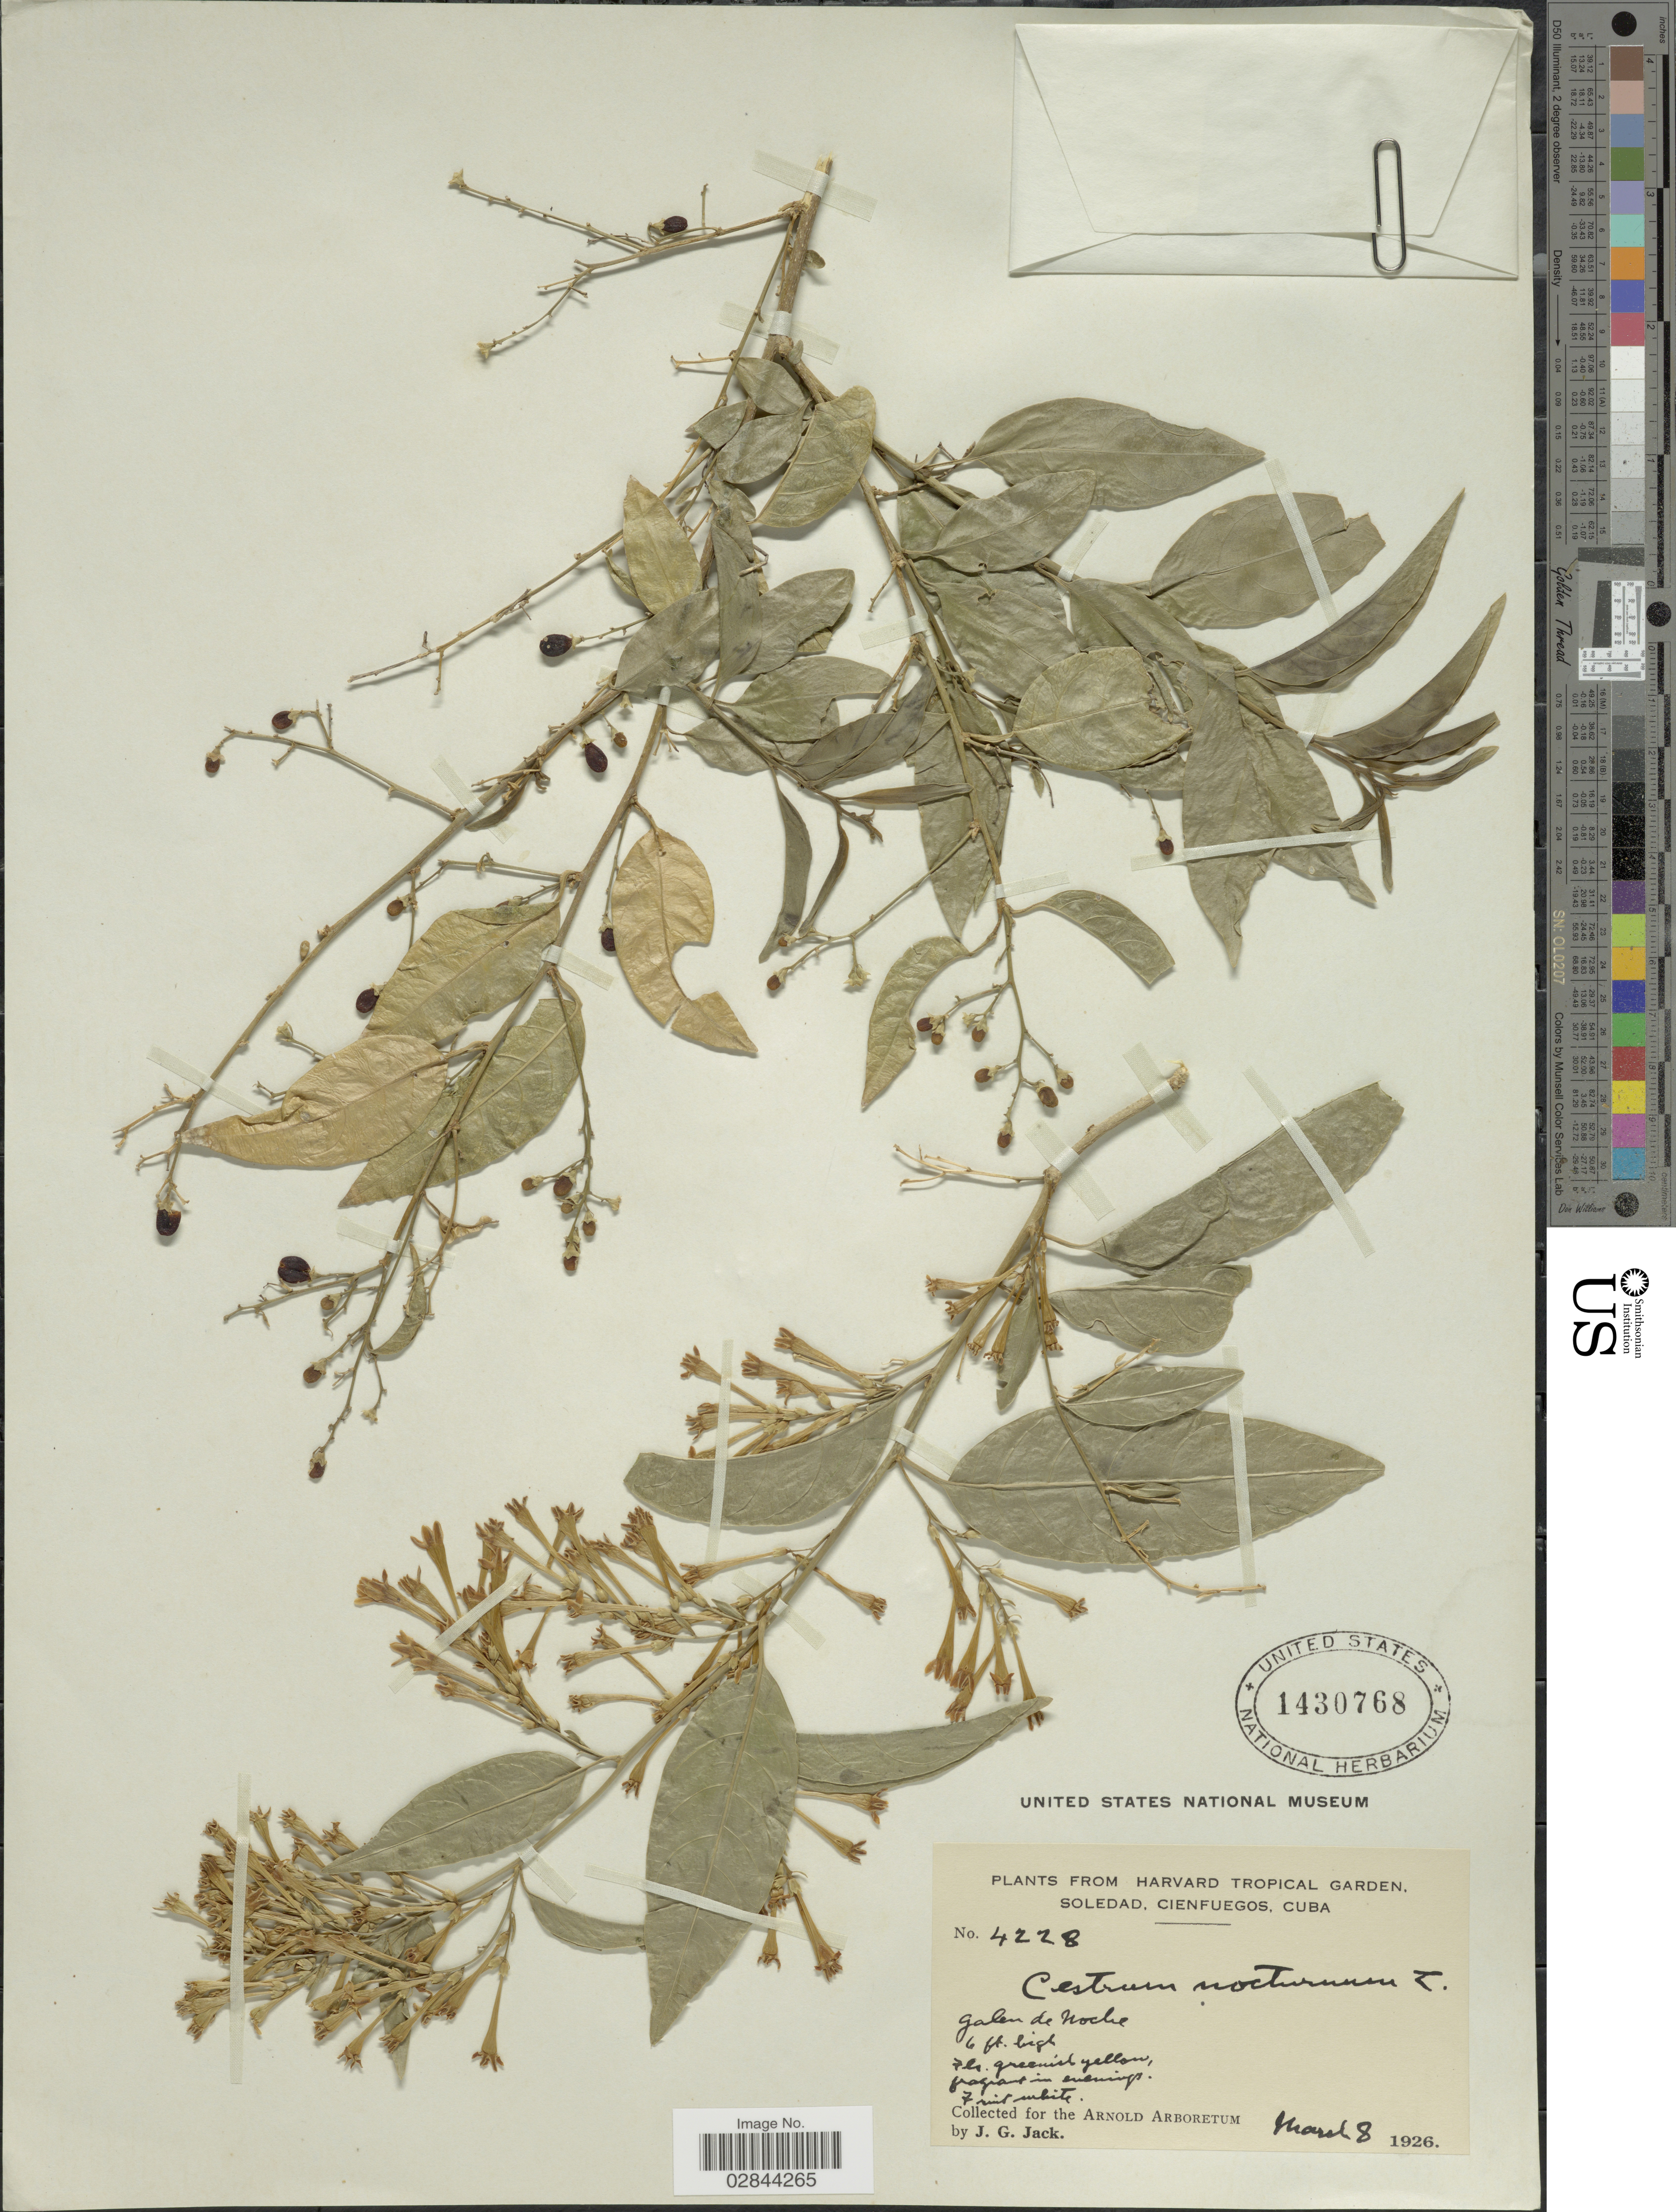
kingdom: Plantae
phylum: Tracheophyta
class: Magnoliopsida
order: Solanales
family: Solanaceae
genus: Cestrum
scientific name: Cestrum nocturnum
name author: L.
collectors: J. G. Jack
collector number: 4228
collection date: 1926-03-08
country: Cuba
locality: Harvard Tropical Garden, Soledad, Cienfuegos, Galen de Noche.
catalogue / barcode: US 1430768